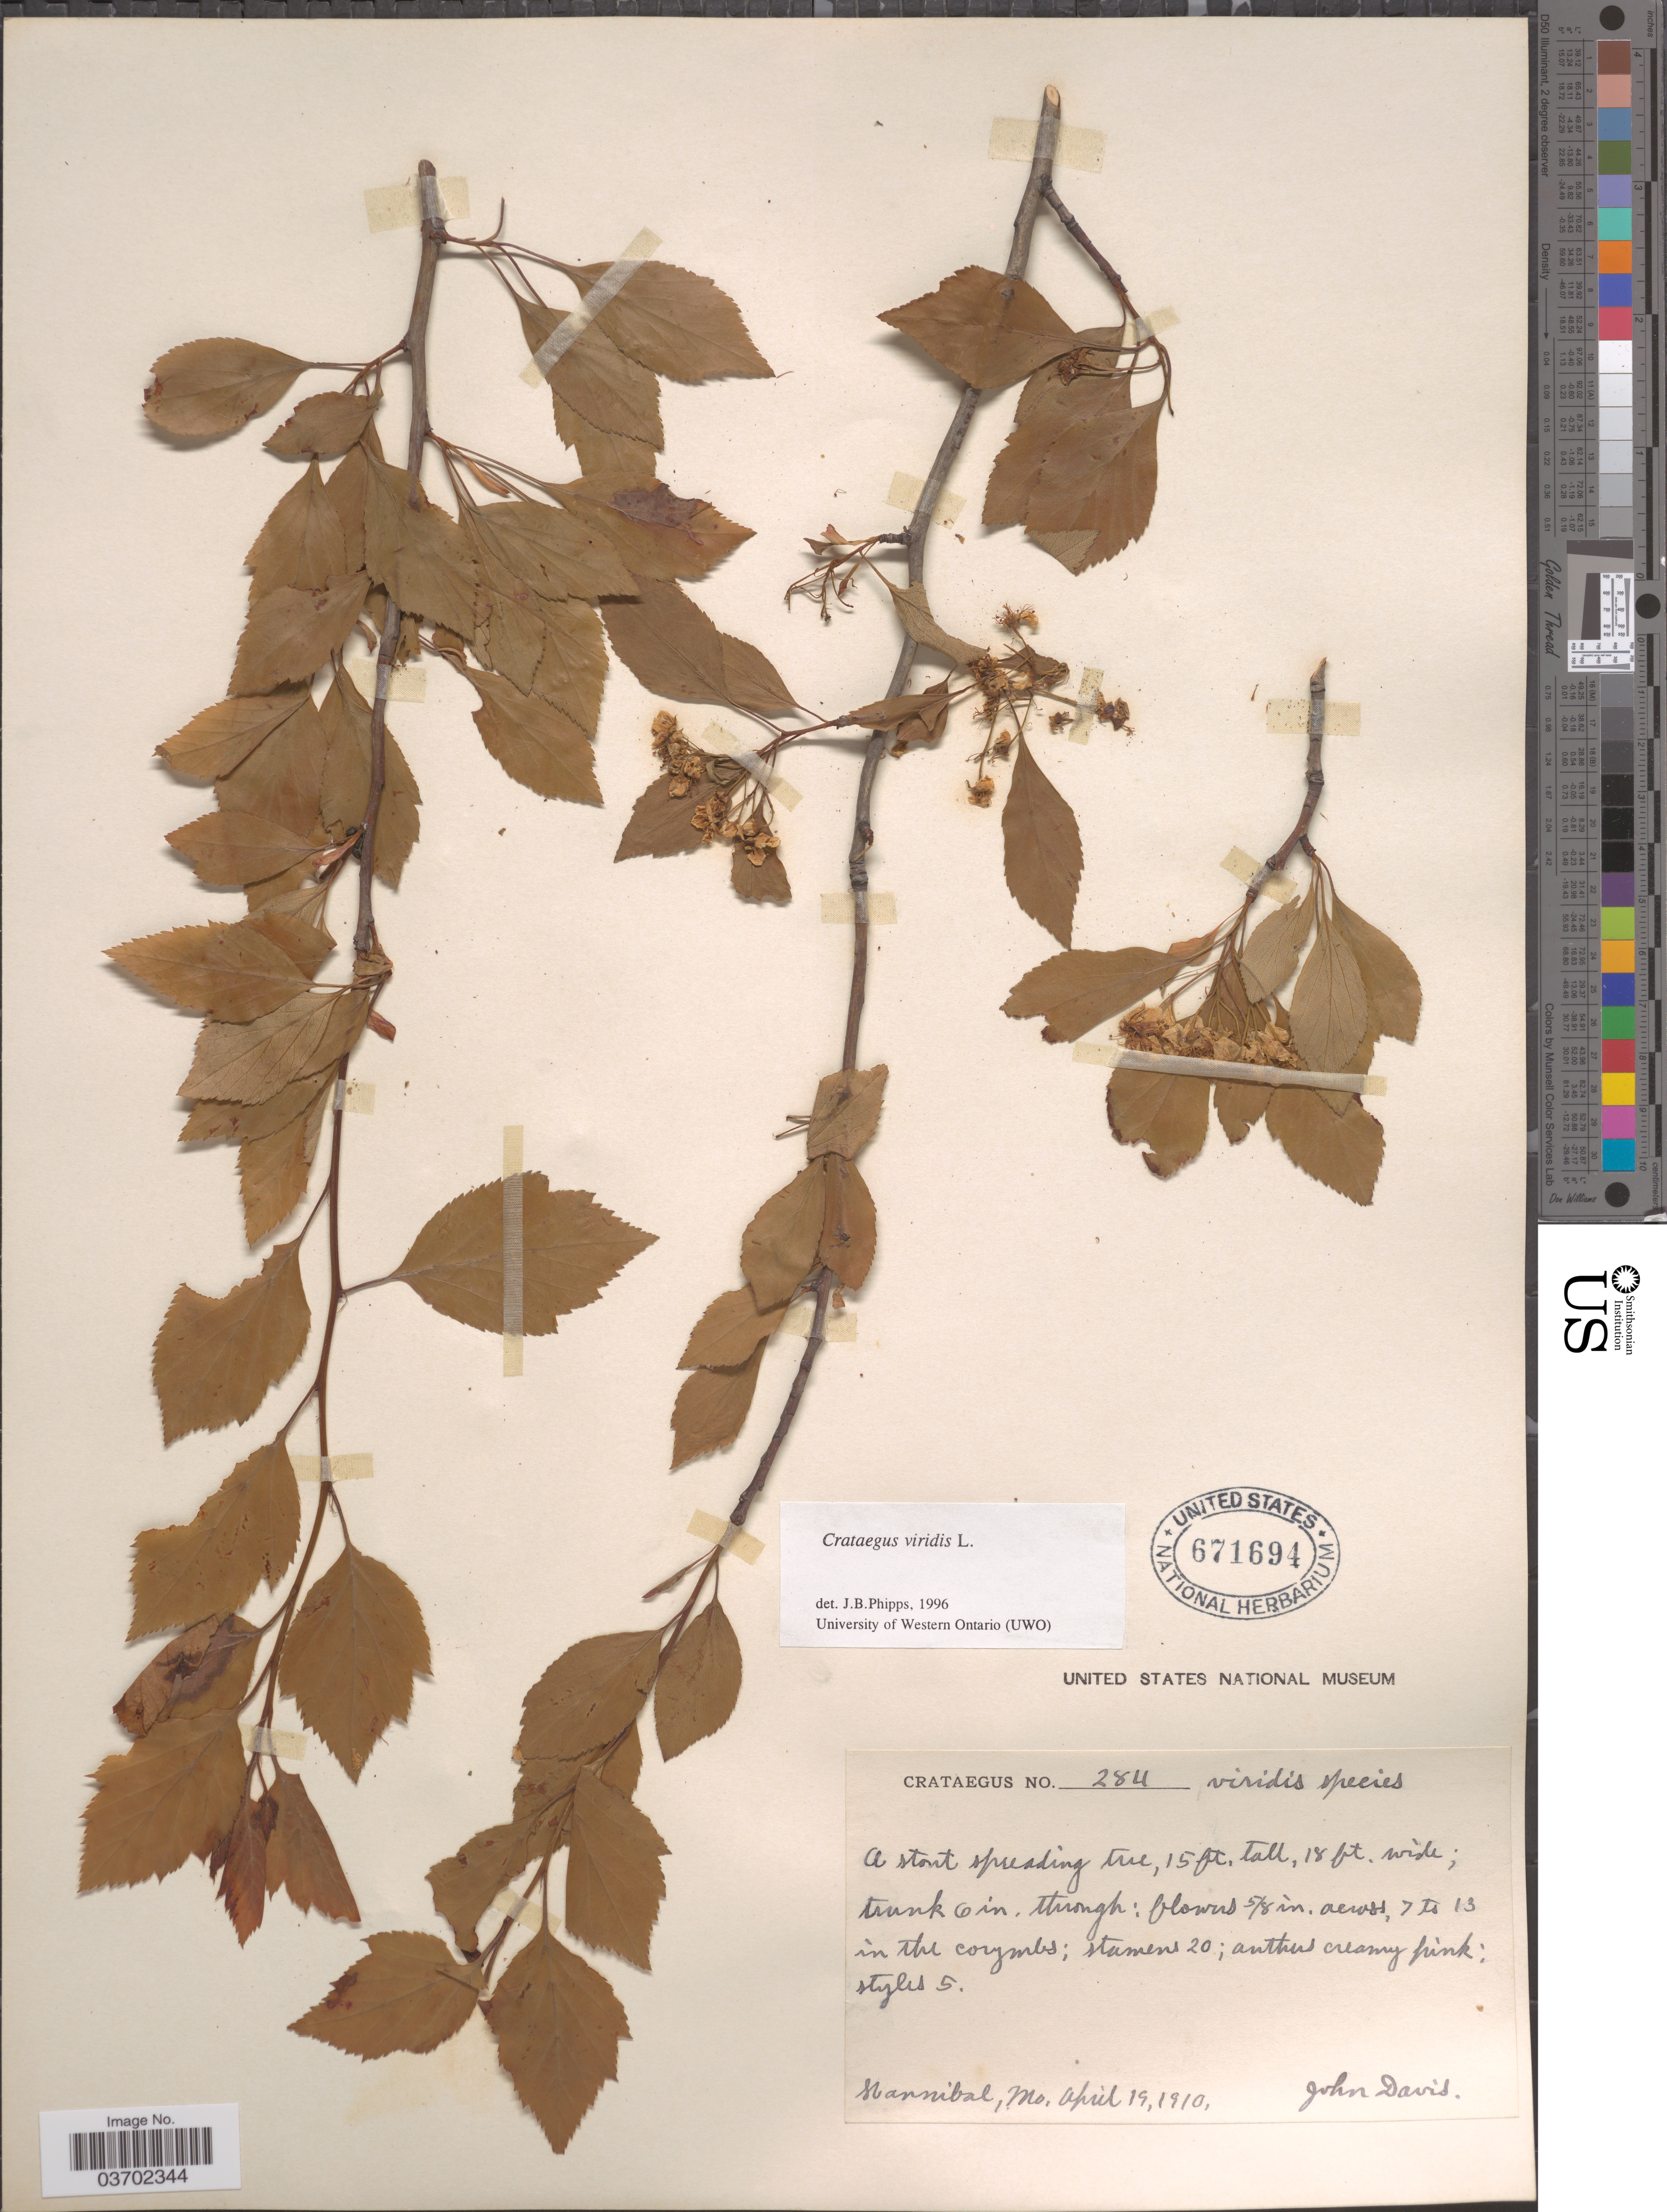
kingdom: Plantae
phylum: Tracheophyta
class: Magnoliopsida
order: Rosales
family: Rosaceae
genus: Crataegus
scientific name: Crataegus viridis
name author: L.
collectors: J. Davis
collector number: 284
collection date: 1910-04-19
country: United States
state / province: Missouri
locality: Hannibal.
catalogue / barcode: US 671694